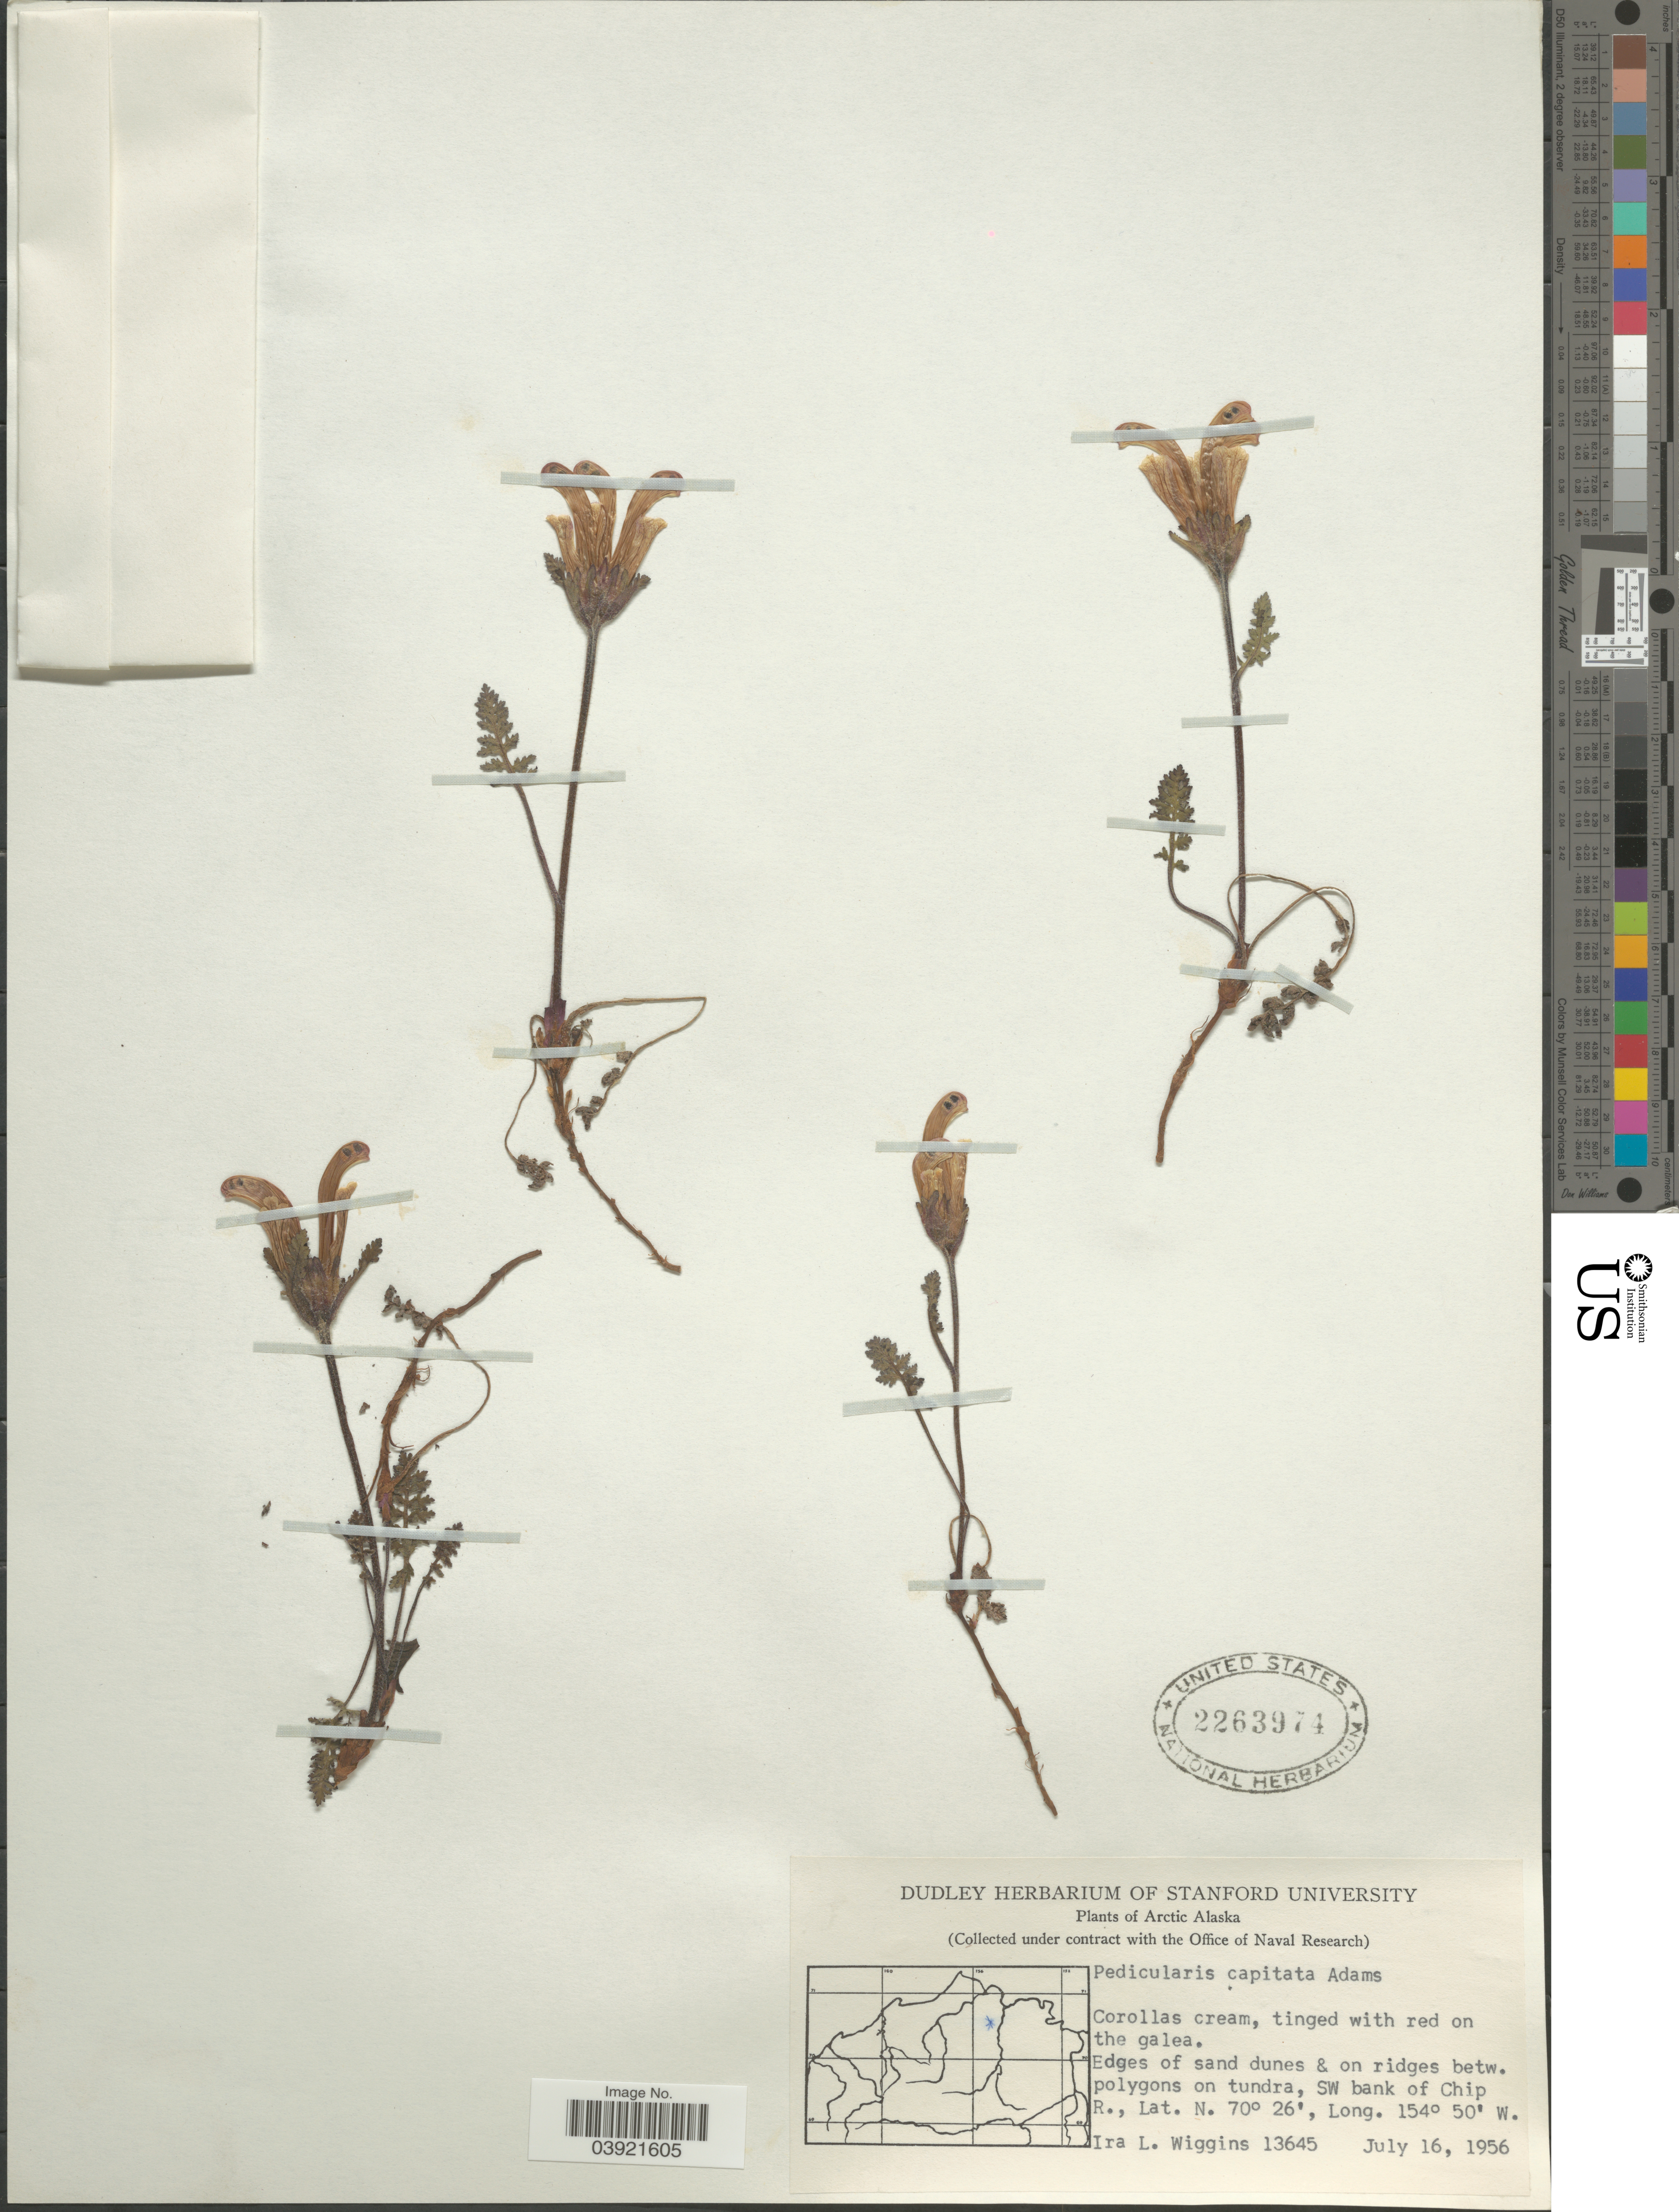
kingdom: Plantae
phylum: Tracheophyta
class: Magnoliopsida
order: Lamiales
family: Orobanchaceae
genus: Pedicularis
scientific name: Pedicularis capitata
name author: Adams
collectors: I. L. Wiggins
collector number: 13645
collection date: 1956-07-16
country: United States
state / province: Alaska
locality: Arctic Alaska. SW bank of Chip R.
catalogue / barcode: US 2263974